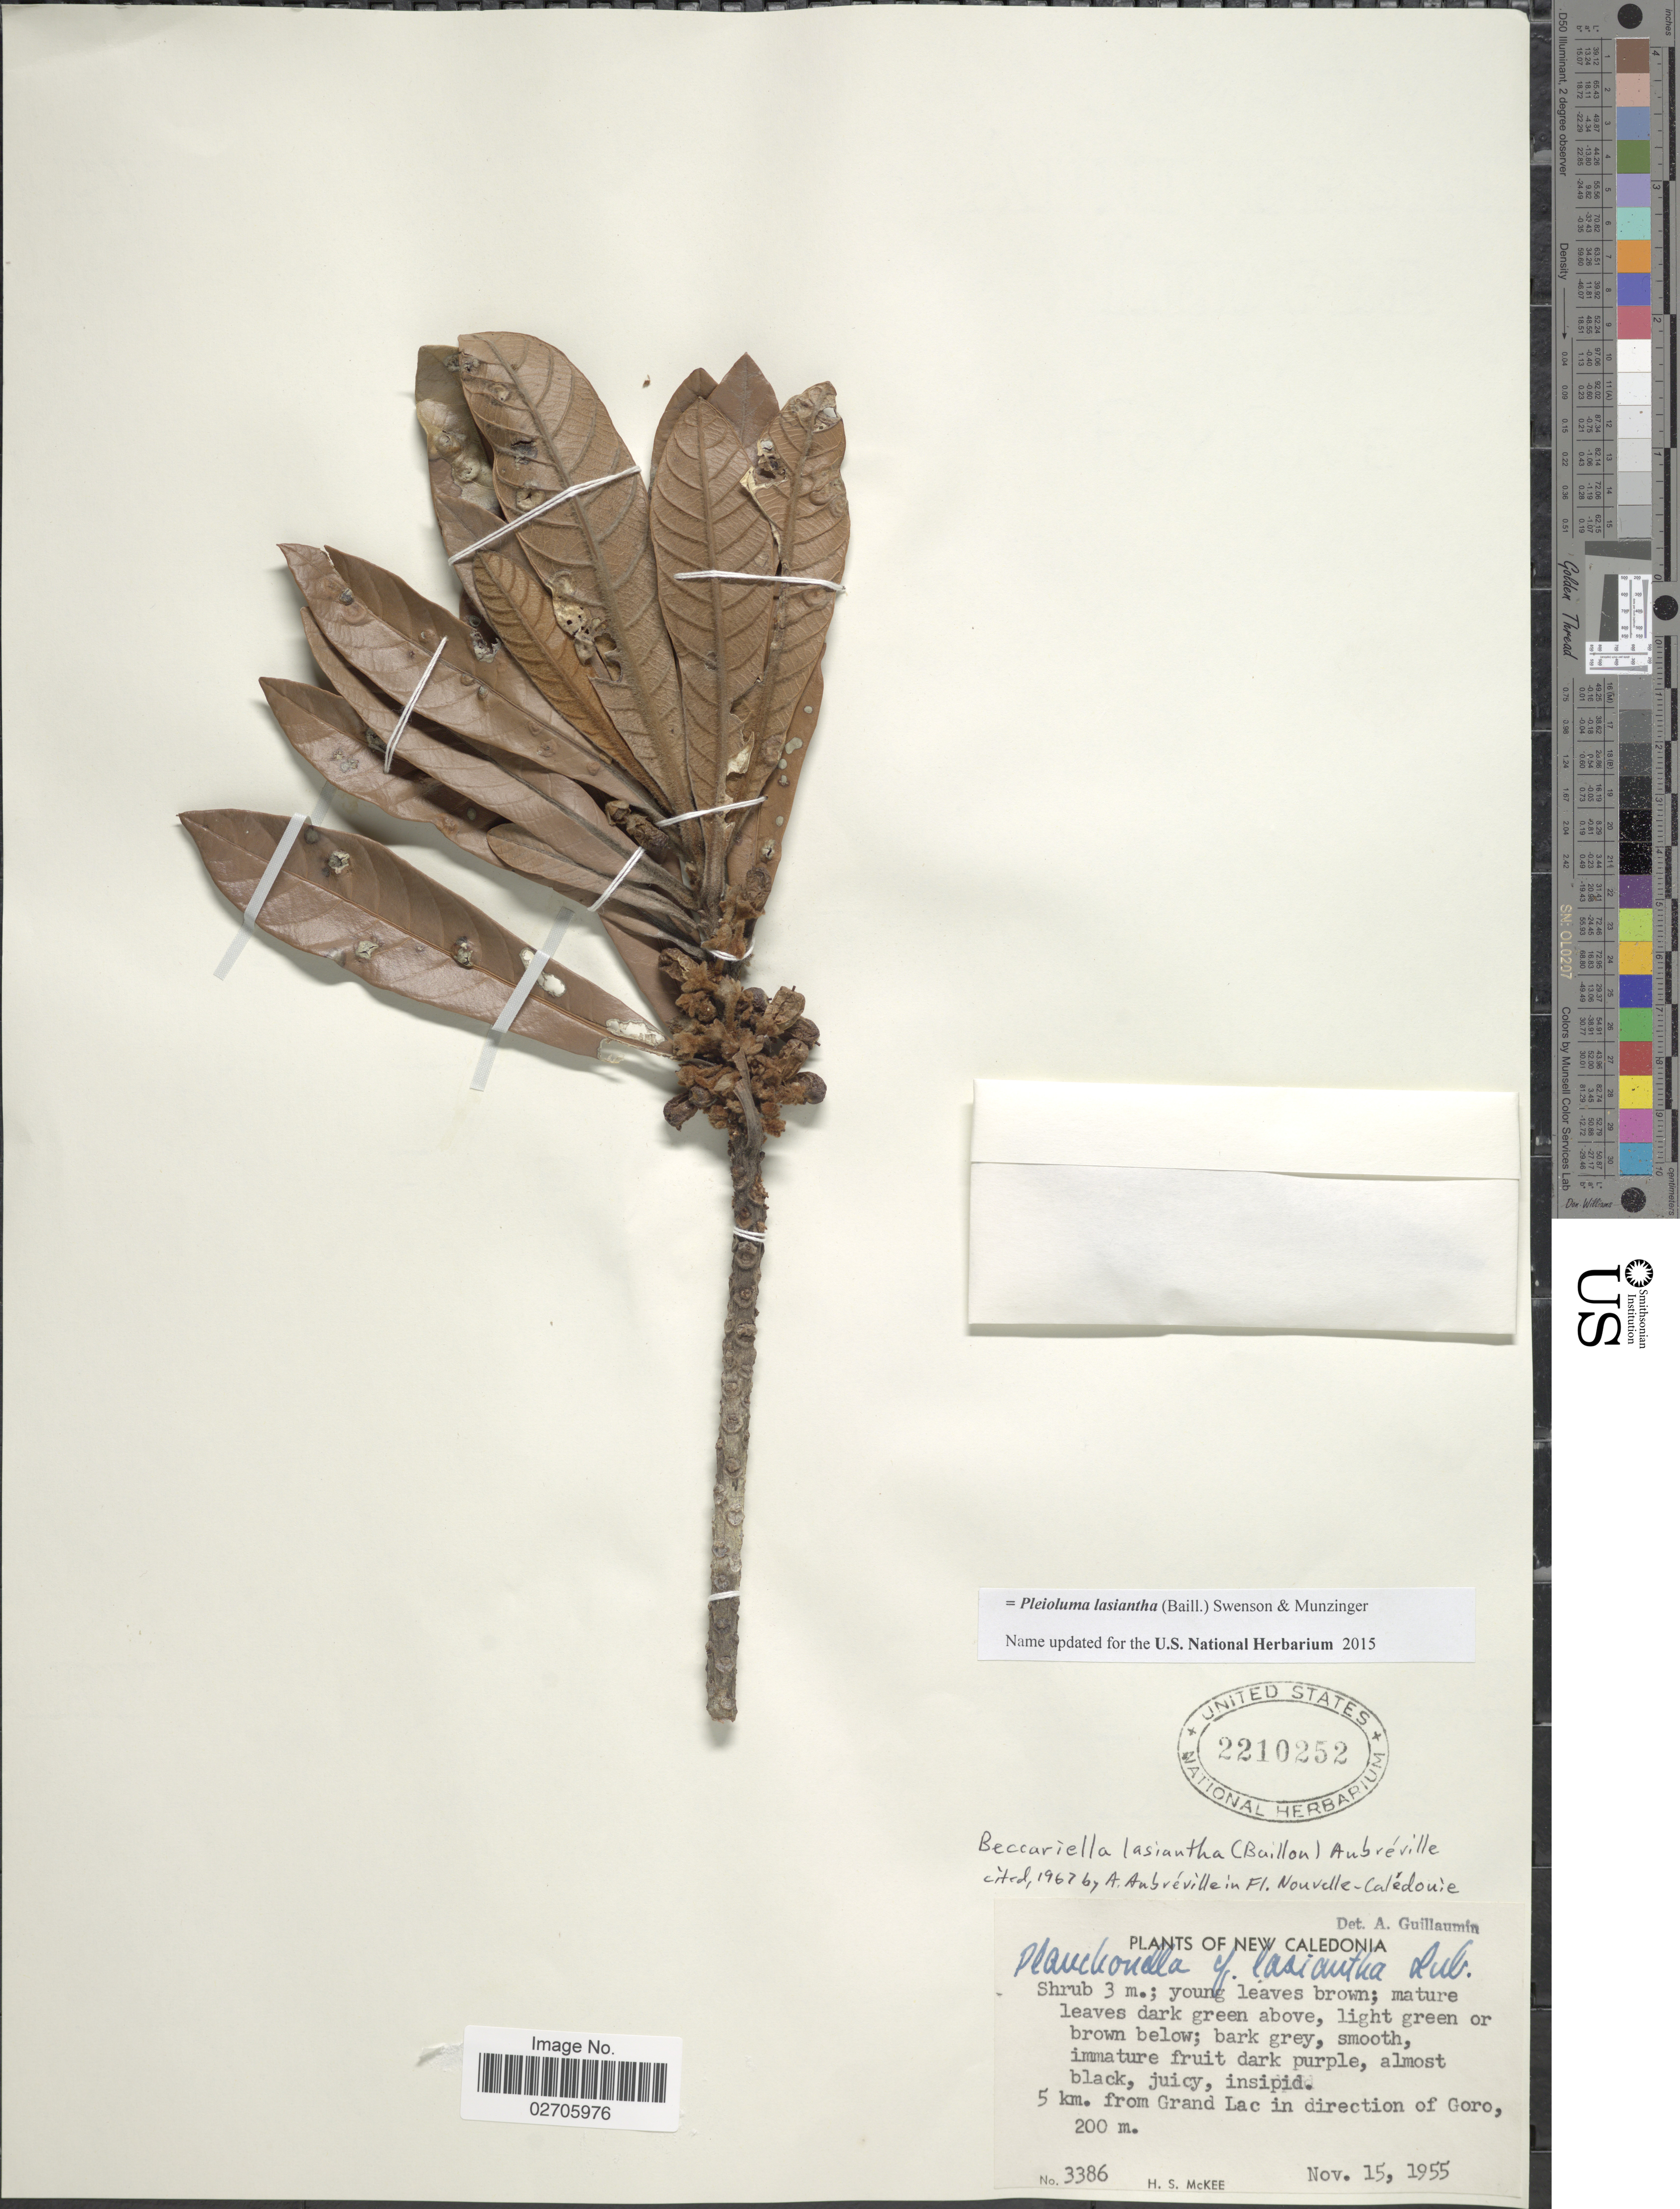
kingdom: Plantae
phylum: Tracheophyta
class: Magnoliopsida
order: Ericales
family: Sapotaceae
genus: Pleioluma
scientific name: Pleioluma lasiantha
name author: (Baill.) Swenson & Munzinger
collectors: H. S. McKee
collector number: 3386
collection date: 1955-11-15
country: New Caledonia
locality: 5 km. from Grand Lac in direction of Goro.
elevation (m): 200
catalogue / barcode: US 2210252